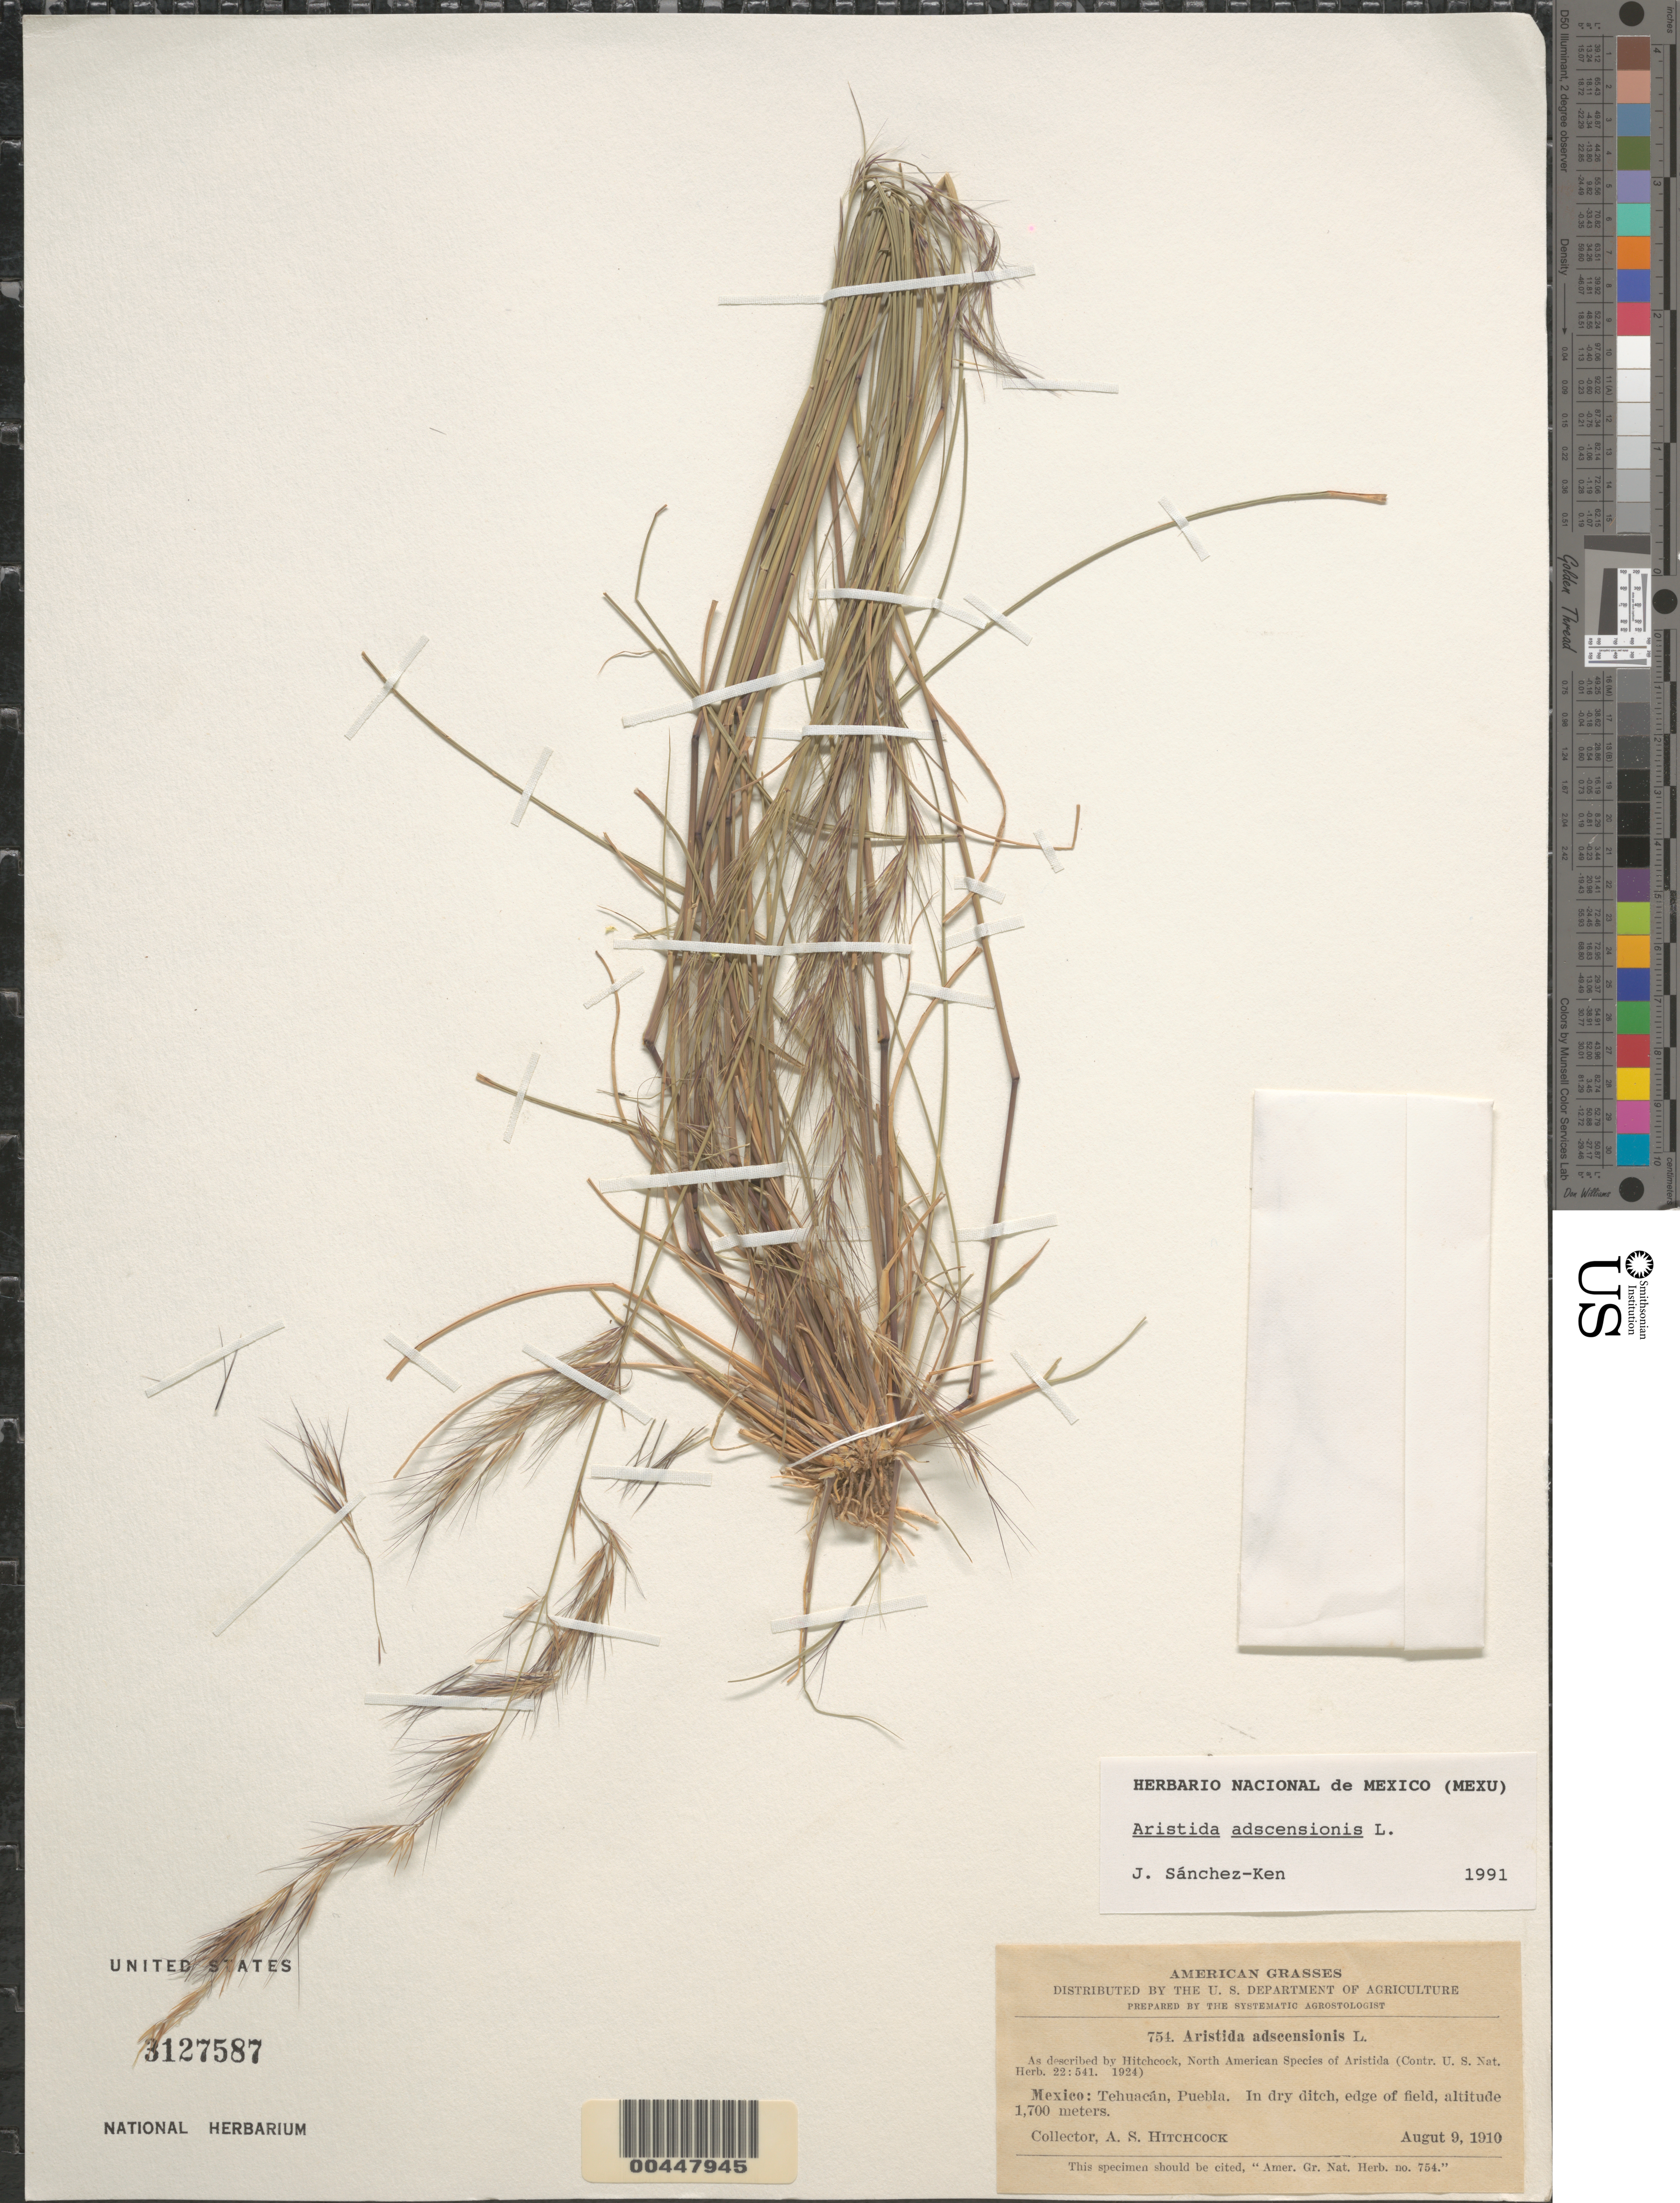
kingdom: Plantae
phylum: Tracheophyta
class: Liliopsida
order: Poales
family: Poaceae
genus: Aristida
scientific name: Aristida adscensionis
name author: L.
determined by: Sánchez-Ken, J. G.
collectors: A. S. Hitchcock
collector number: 754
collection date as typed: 9 Aug 1910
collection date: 1910-08-09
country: Mexico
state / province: Puebla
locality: Tehuacán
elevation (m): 1700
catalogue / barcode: US 3127587